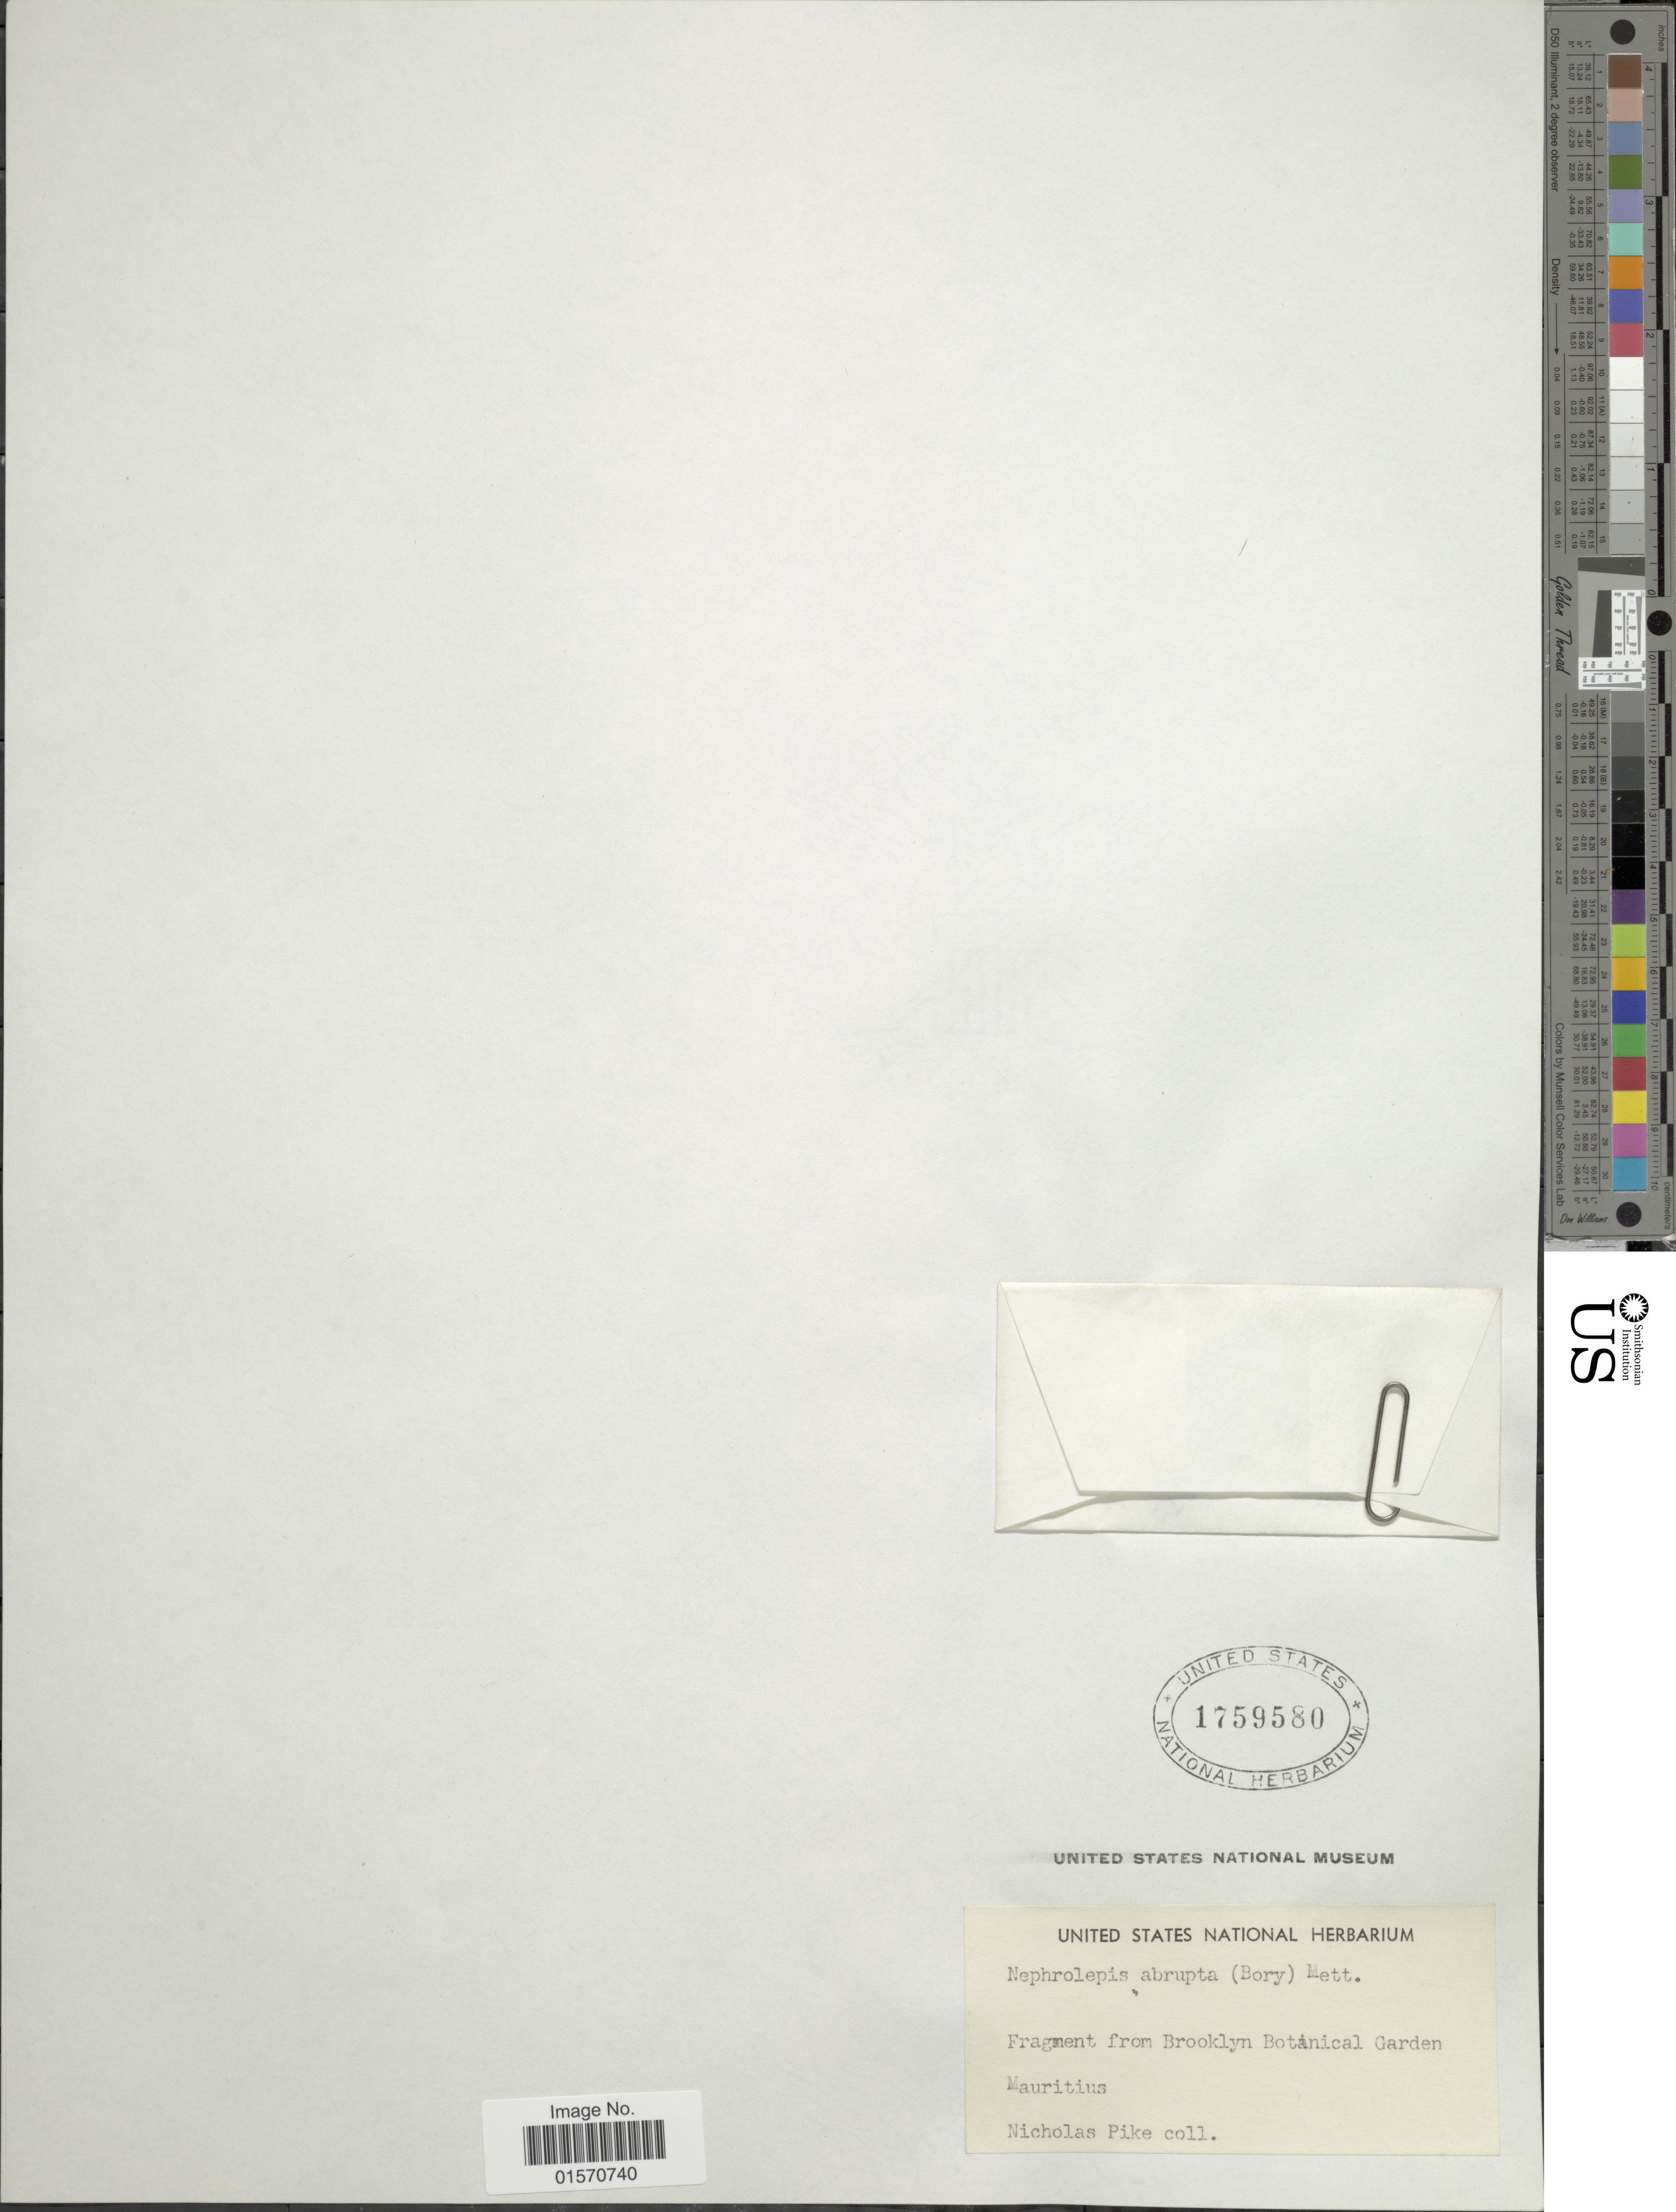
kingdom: Plantae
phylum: Tracheophyta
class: Polypodiopsida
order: Polypodiales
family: Nephrolepidaceae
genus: Nephrolepis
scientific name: Nephrolepis sp.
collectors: N. Pike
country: Mauritius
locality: Fragment from Brooklyn Botanical garden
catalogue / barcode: US 1759580